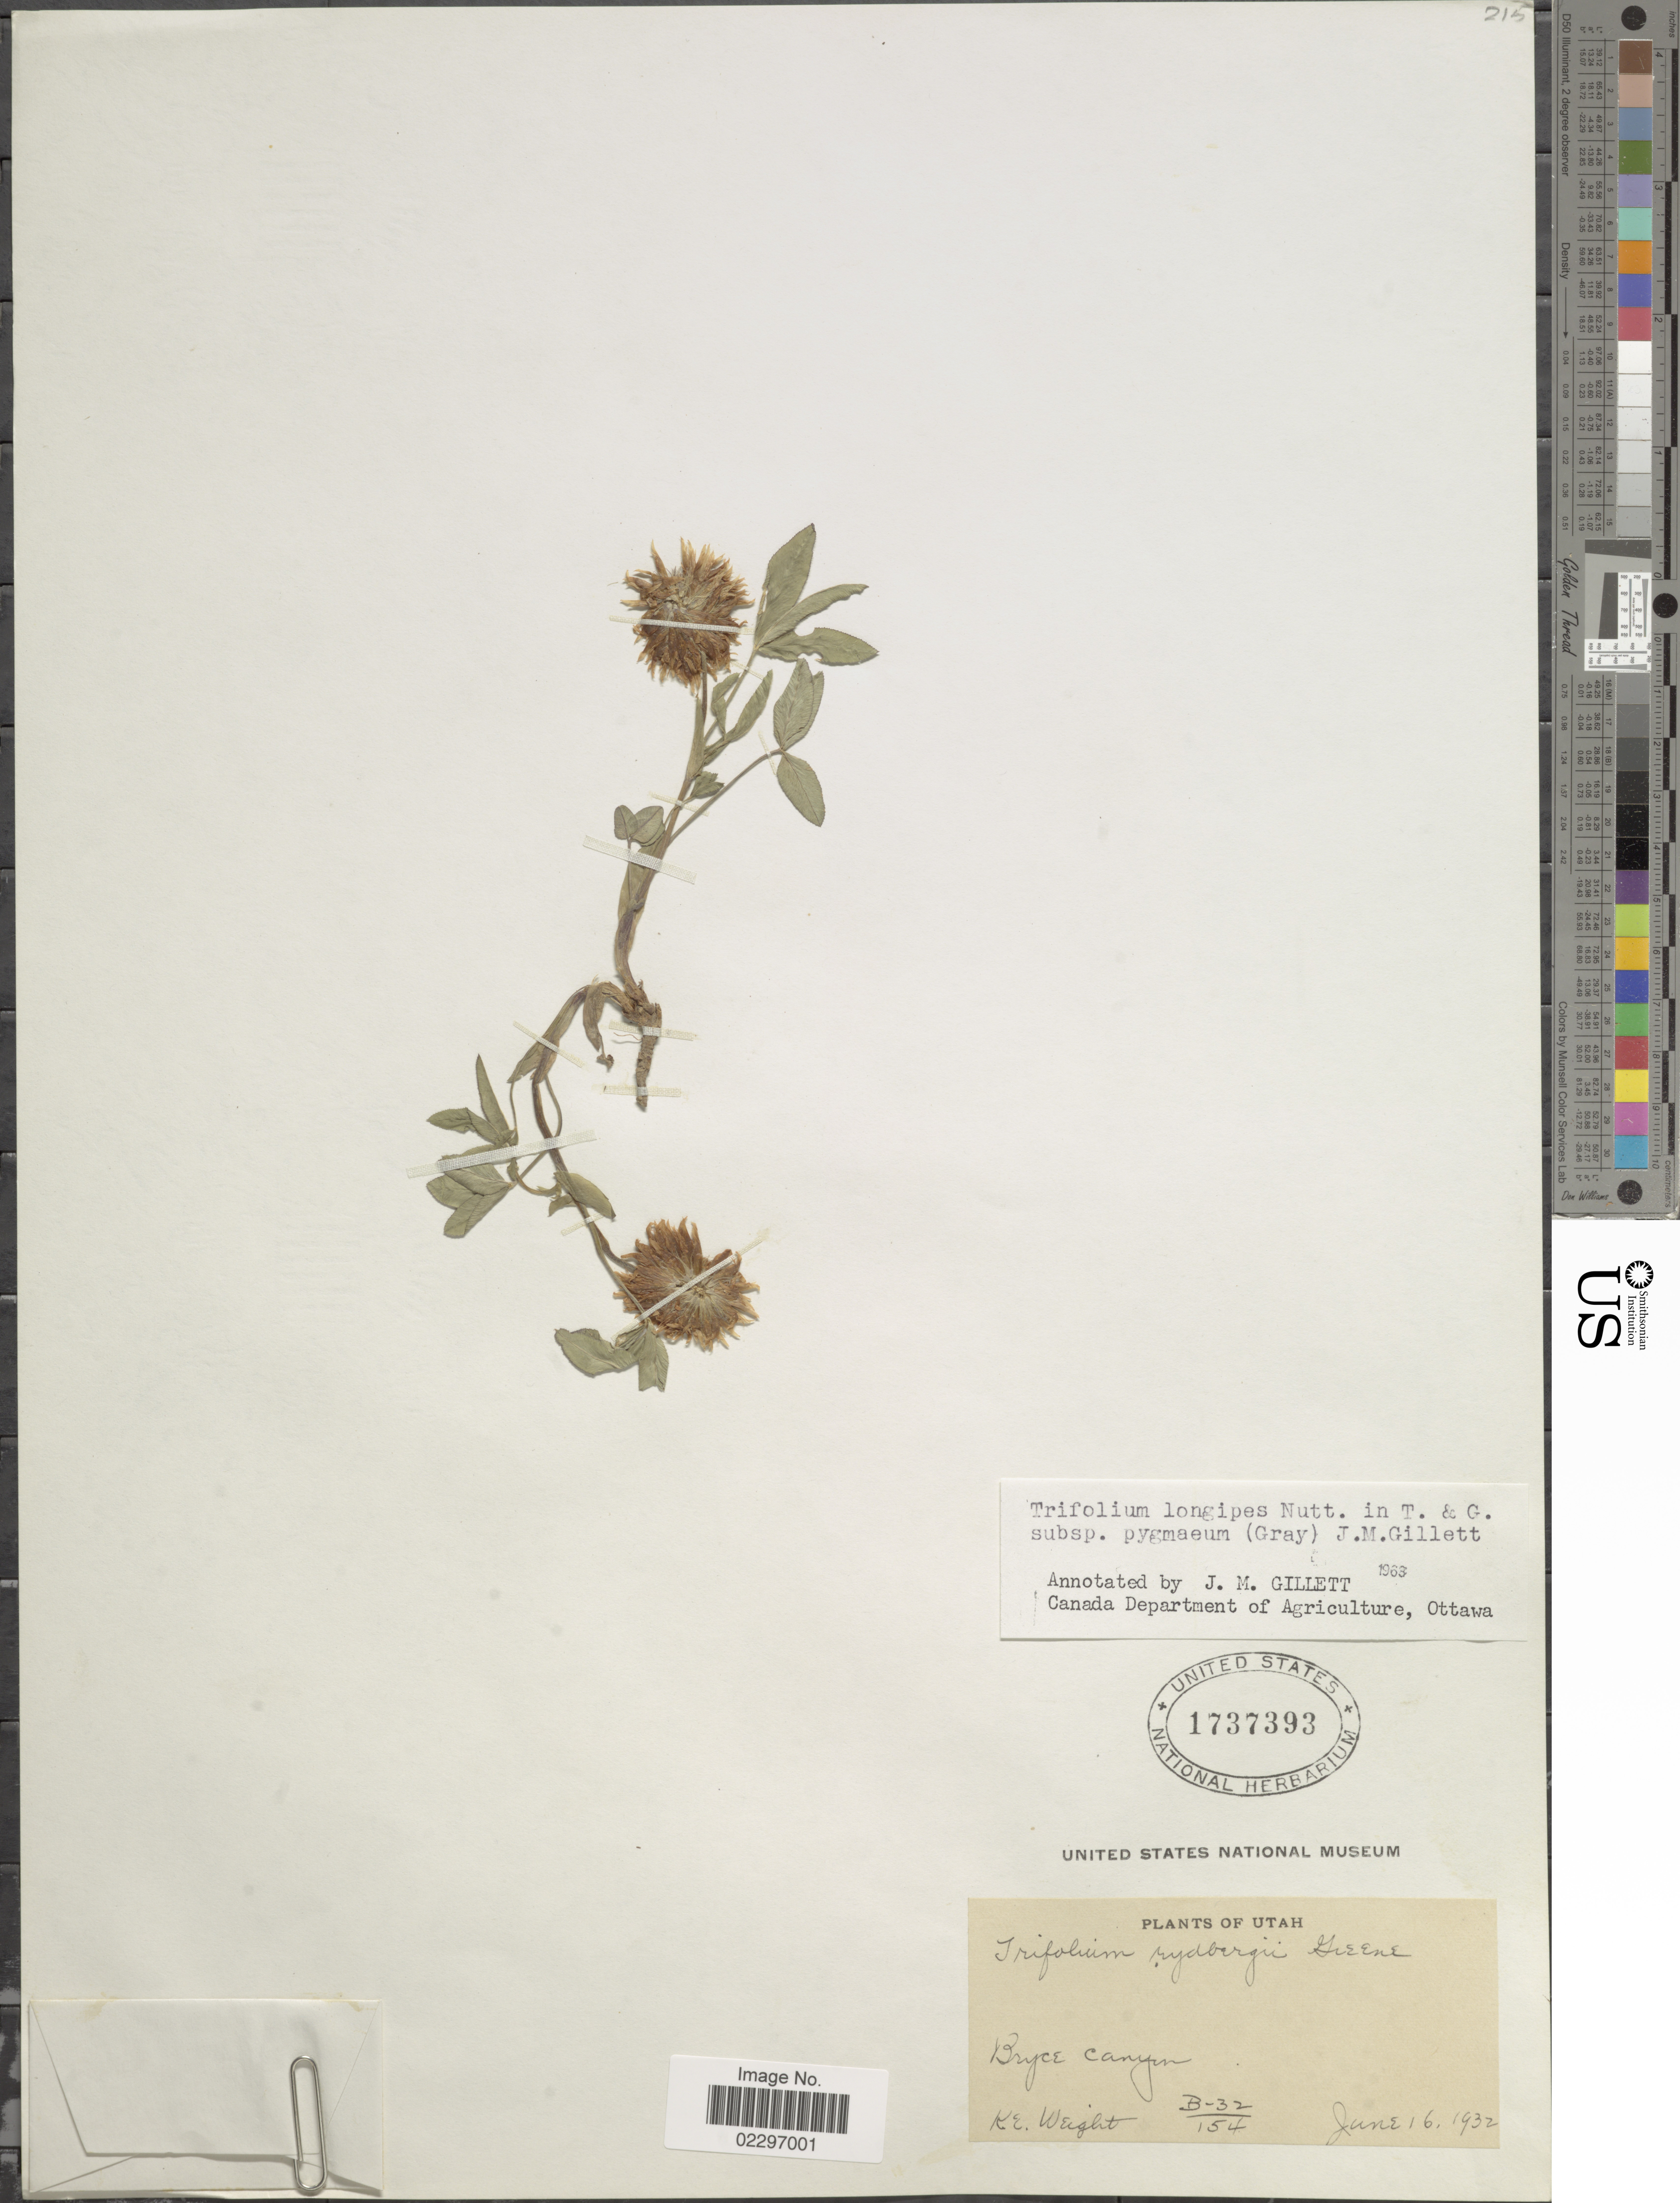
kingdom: Plantae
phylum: Tracheophyta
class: Magnoliopsida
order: Fabales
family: Fabaceae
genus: Trifolium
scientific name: Trifolium longipes var. pygmaeum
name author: A. Gray in Ives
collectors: K. Weight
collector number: B-32/154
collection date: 1932-06-16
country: United States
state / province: Utah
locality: Bryce canyon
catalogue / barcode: US 1737393